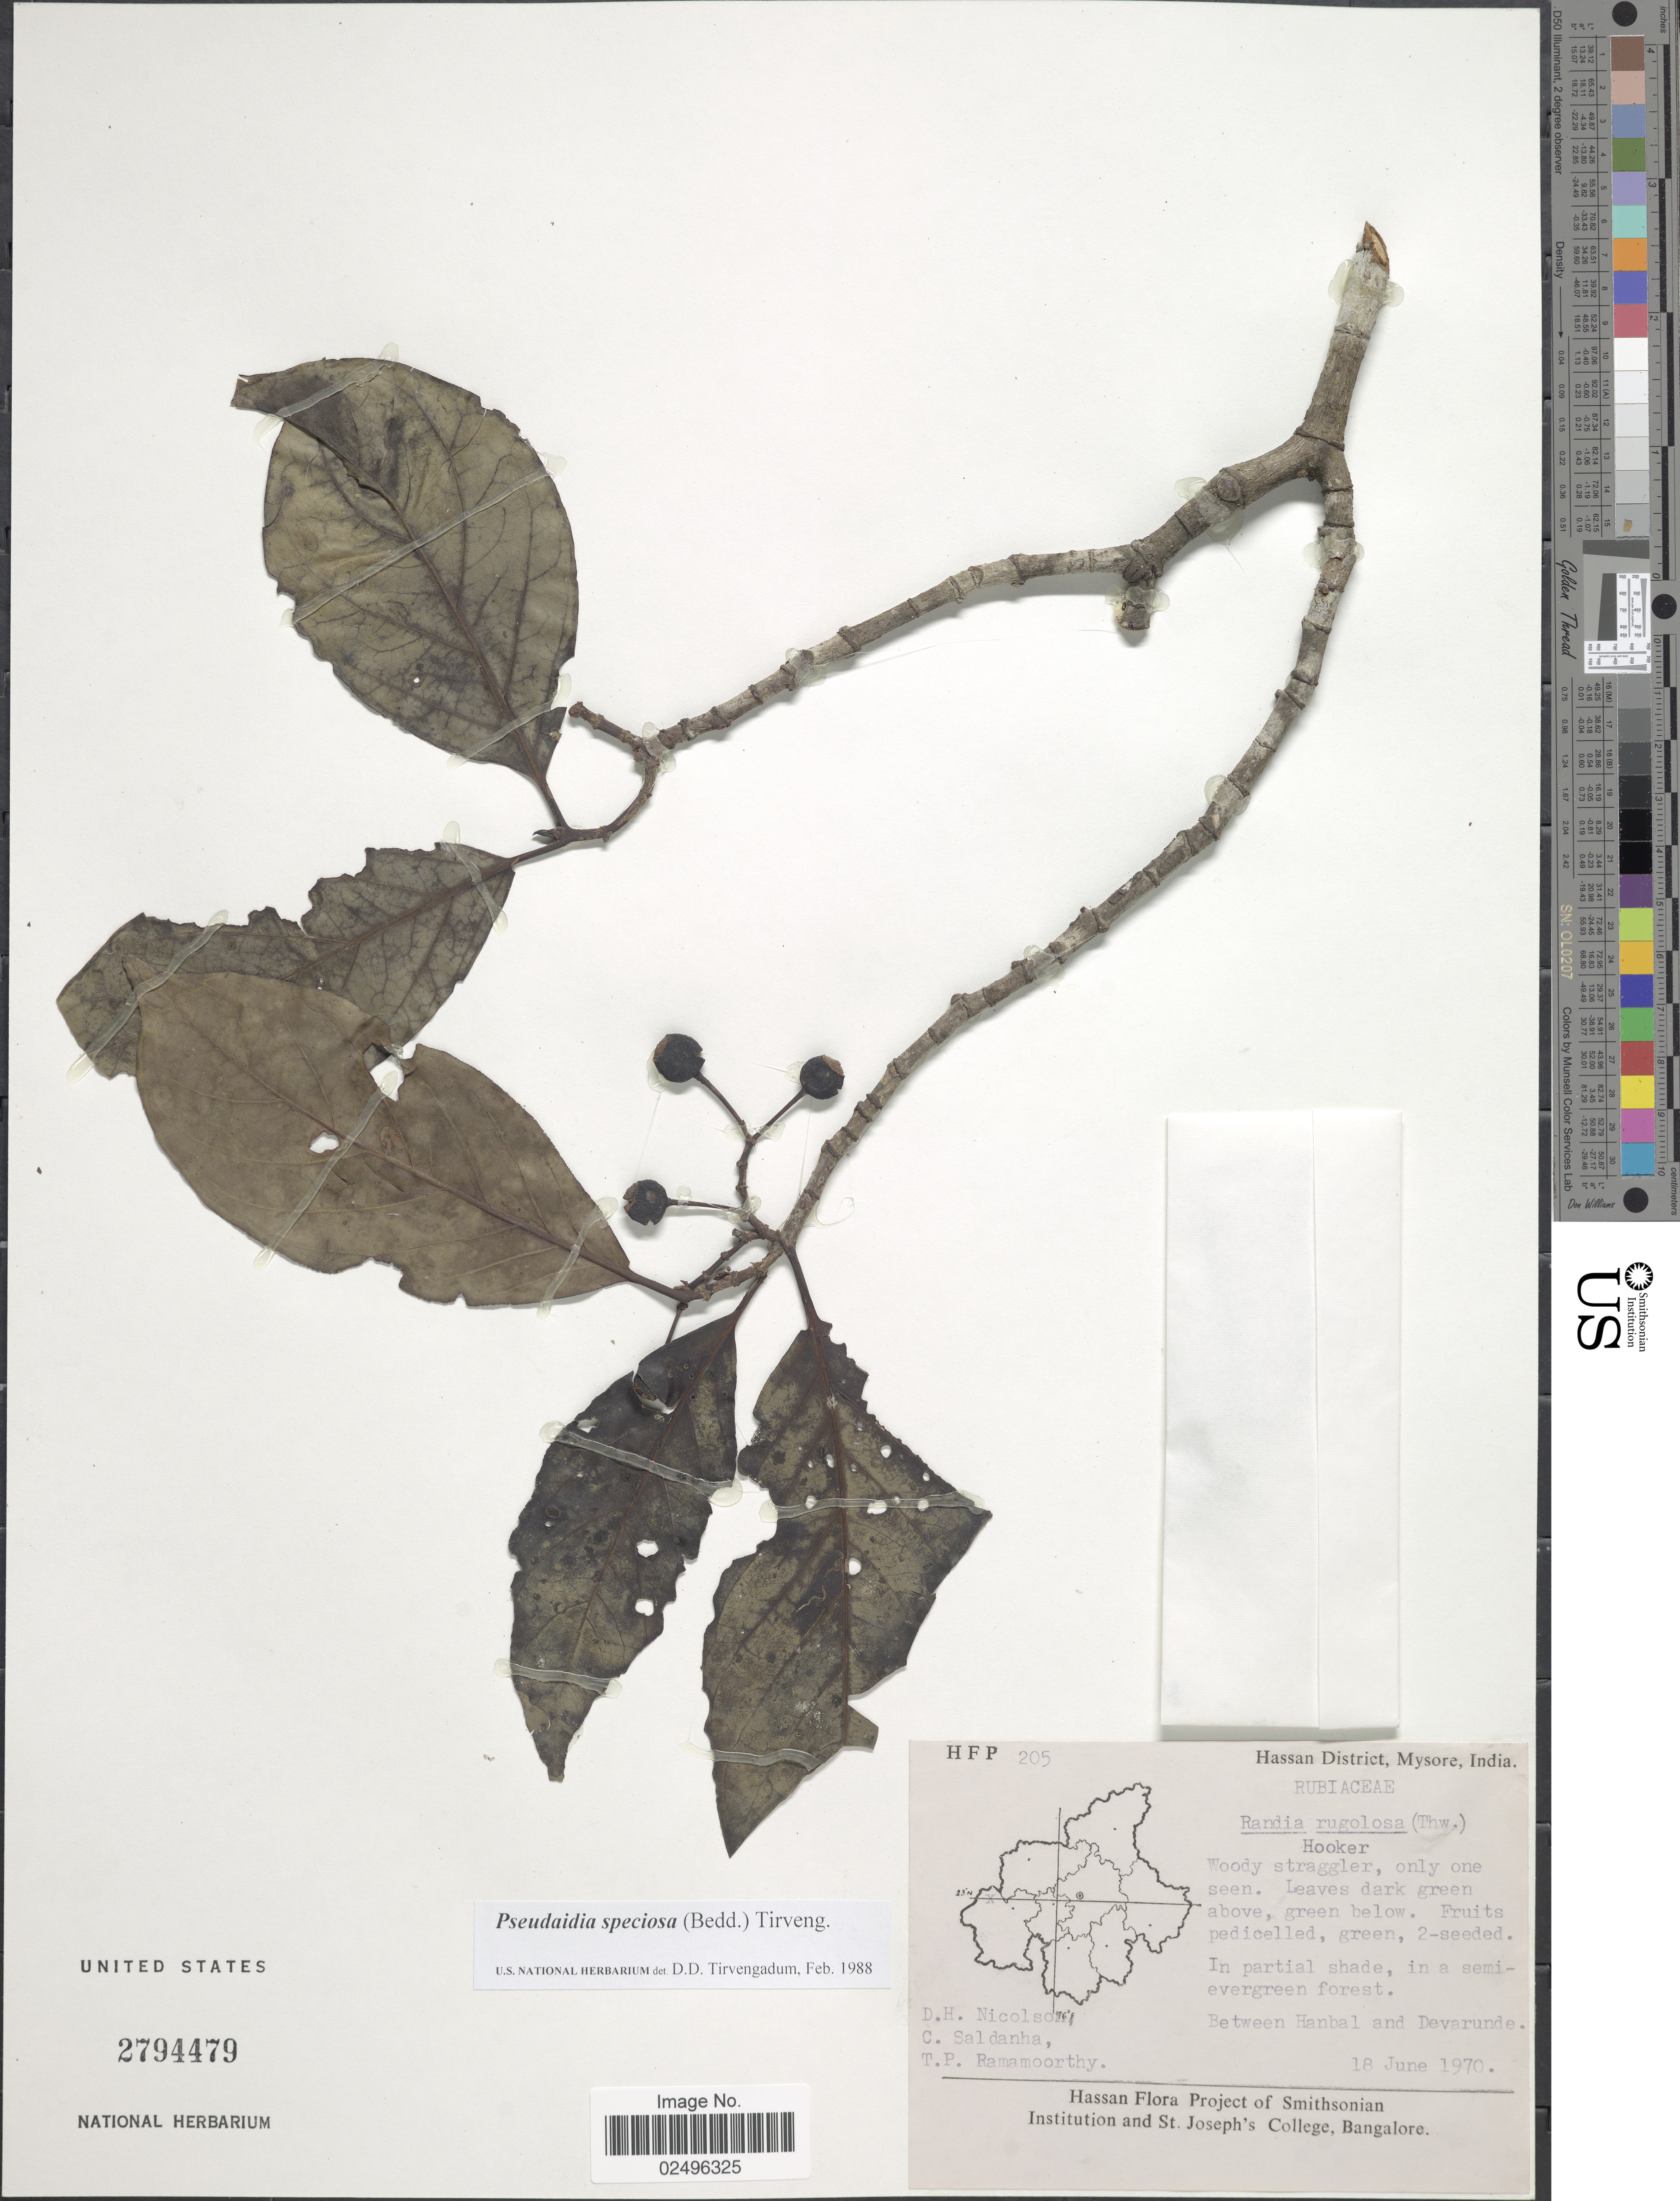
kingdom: Plantae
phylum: Tracheophyta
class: Magnoliopsida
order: Gentianales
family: Rubiaceae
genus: Pseudaidia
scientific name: Pseudaidia speciosa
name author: (Bedd.) Tirveng.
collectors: D. H. Nicolson, C. J. Saldanha & T. P. Ramamoorthy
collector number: HFP 205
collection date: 1970-06-18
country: India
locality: Hassan District, Mysore, Between Hanbal and Devarunde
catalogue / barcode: US 2794479